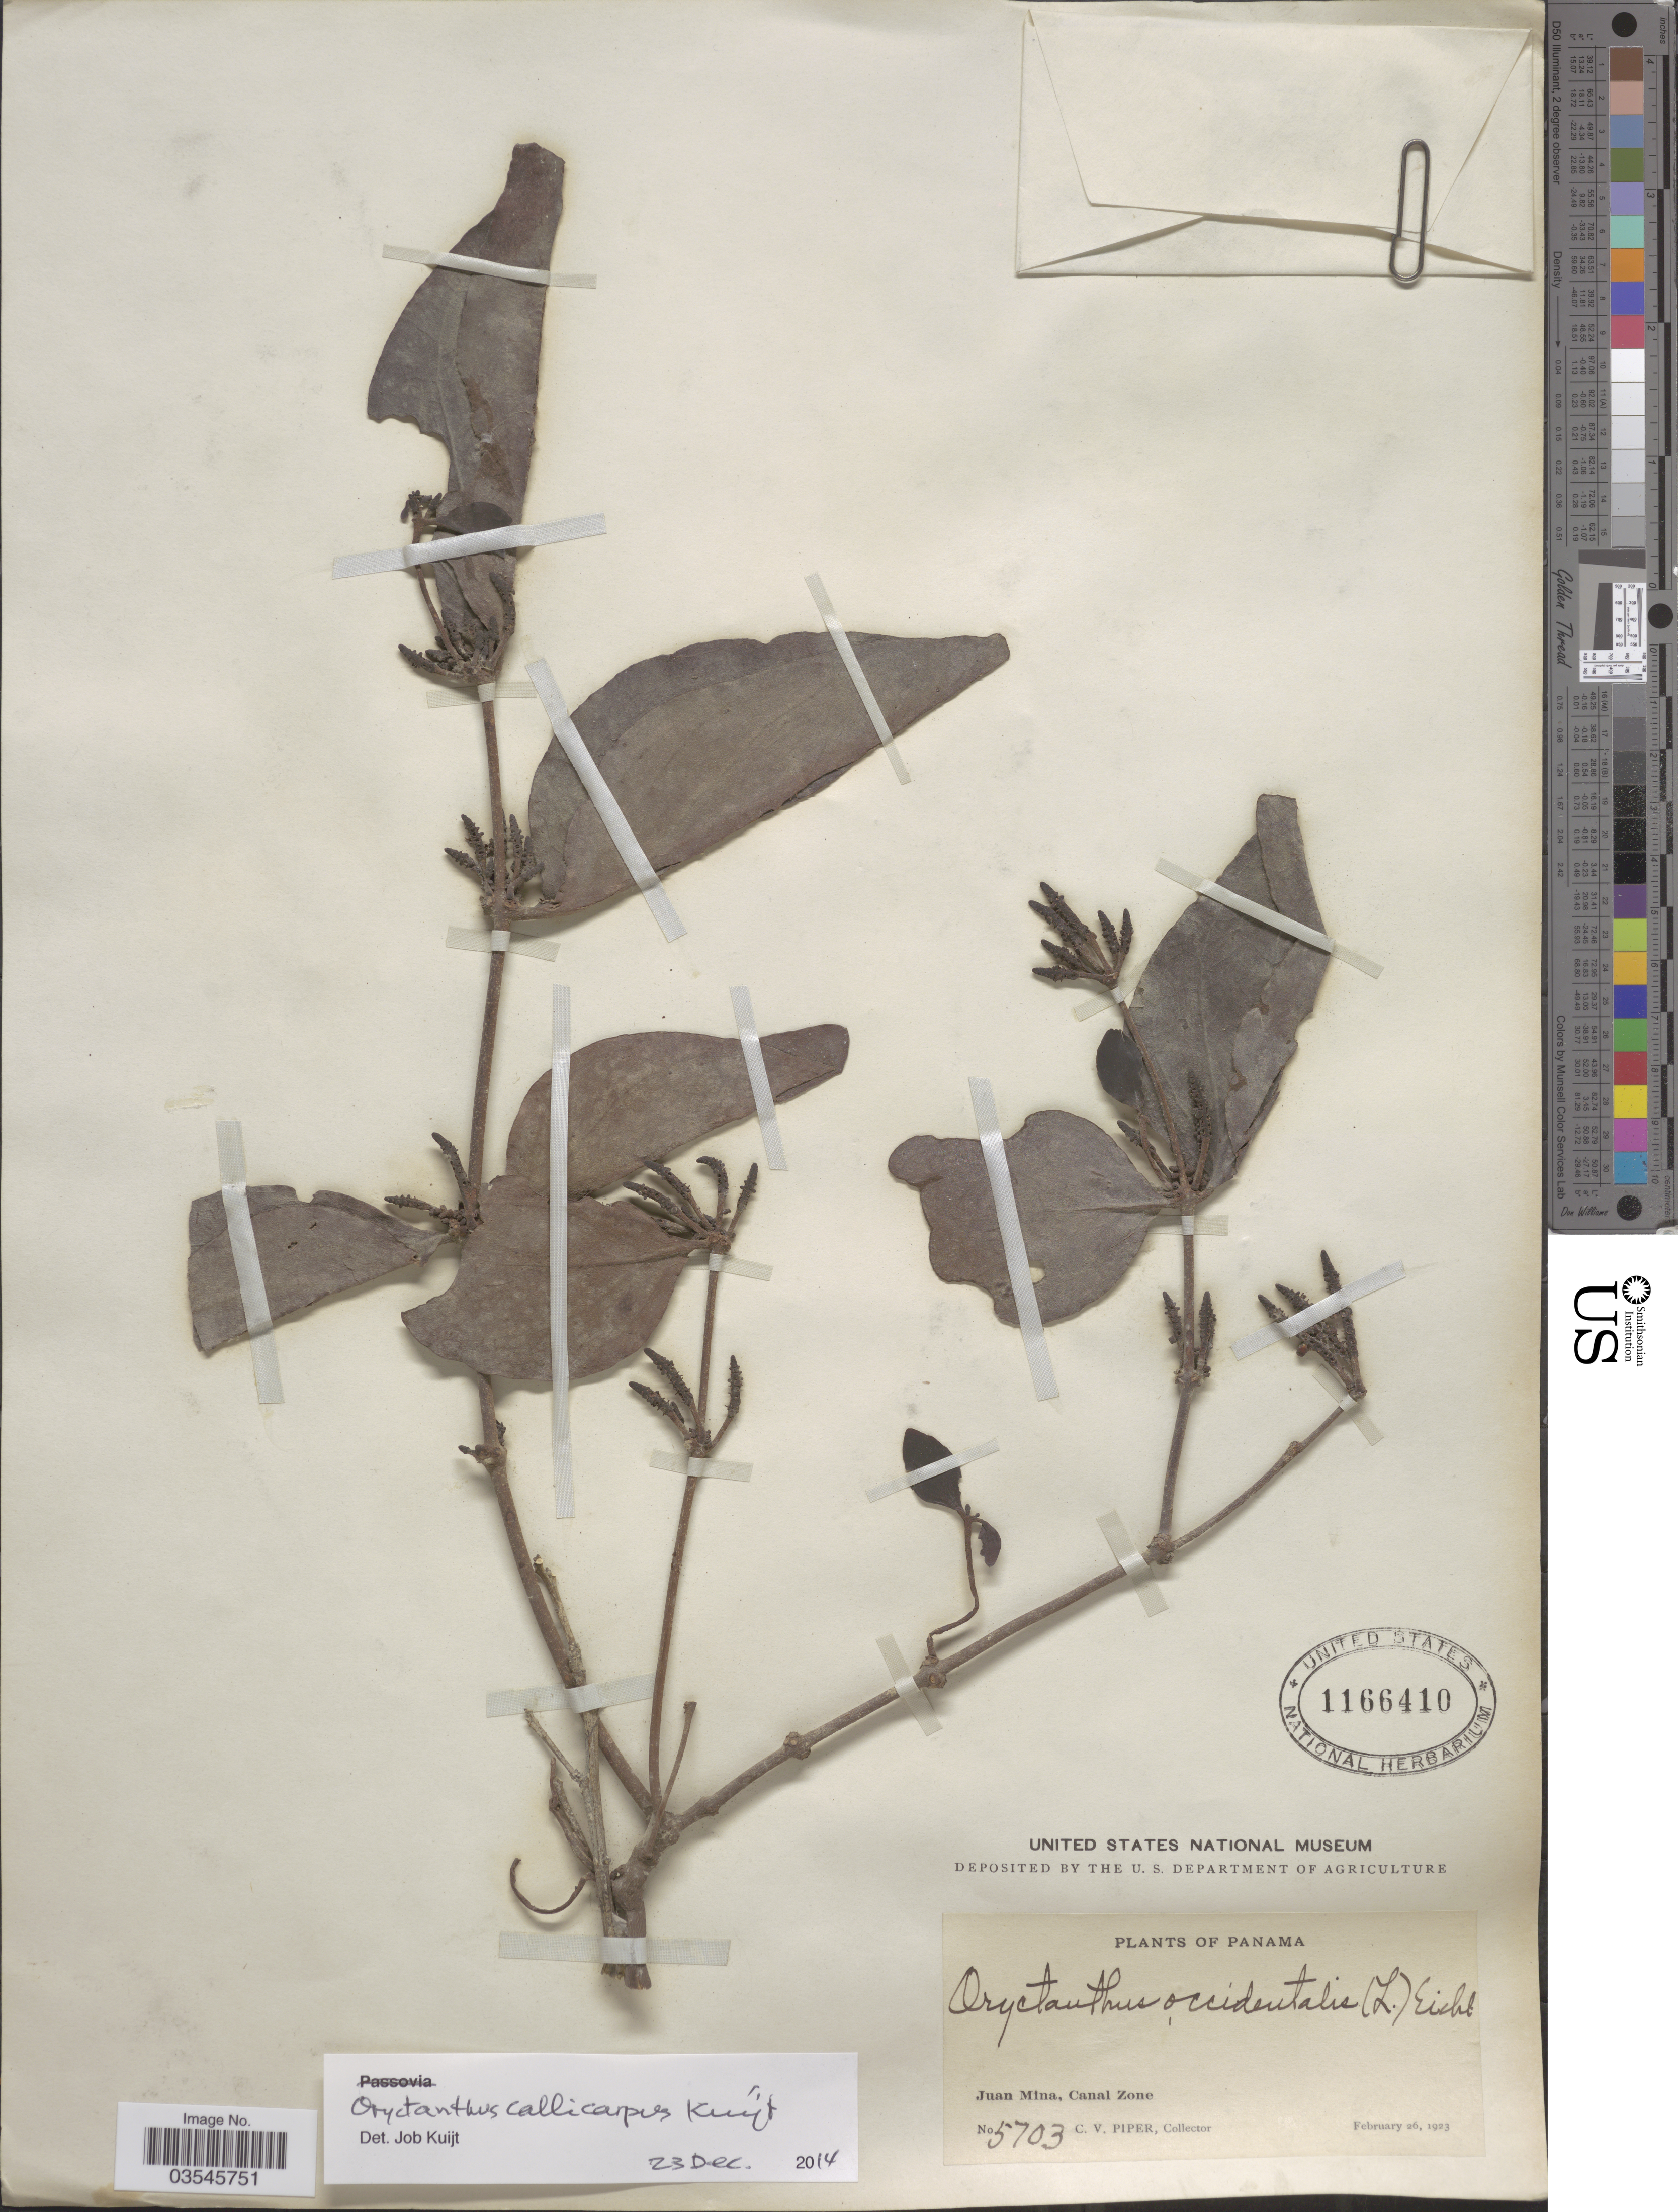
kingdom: Plantae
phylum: Tracheophyta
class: Magnoliopsida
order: Santalales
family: Loranthaceae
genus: Oryctanthus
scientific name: Oryctanthus callicarpus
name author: Kuijt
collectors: C. V. Piper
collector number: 5703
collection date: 1923-02-26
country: Panama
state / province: Colón / Panamá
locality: Juan Mina, Canal Zone.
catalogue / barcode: US 1166410